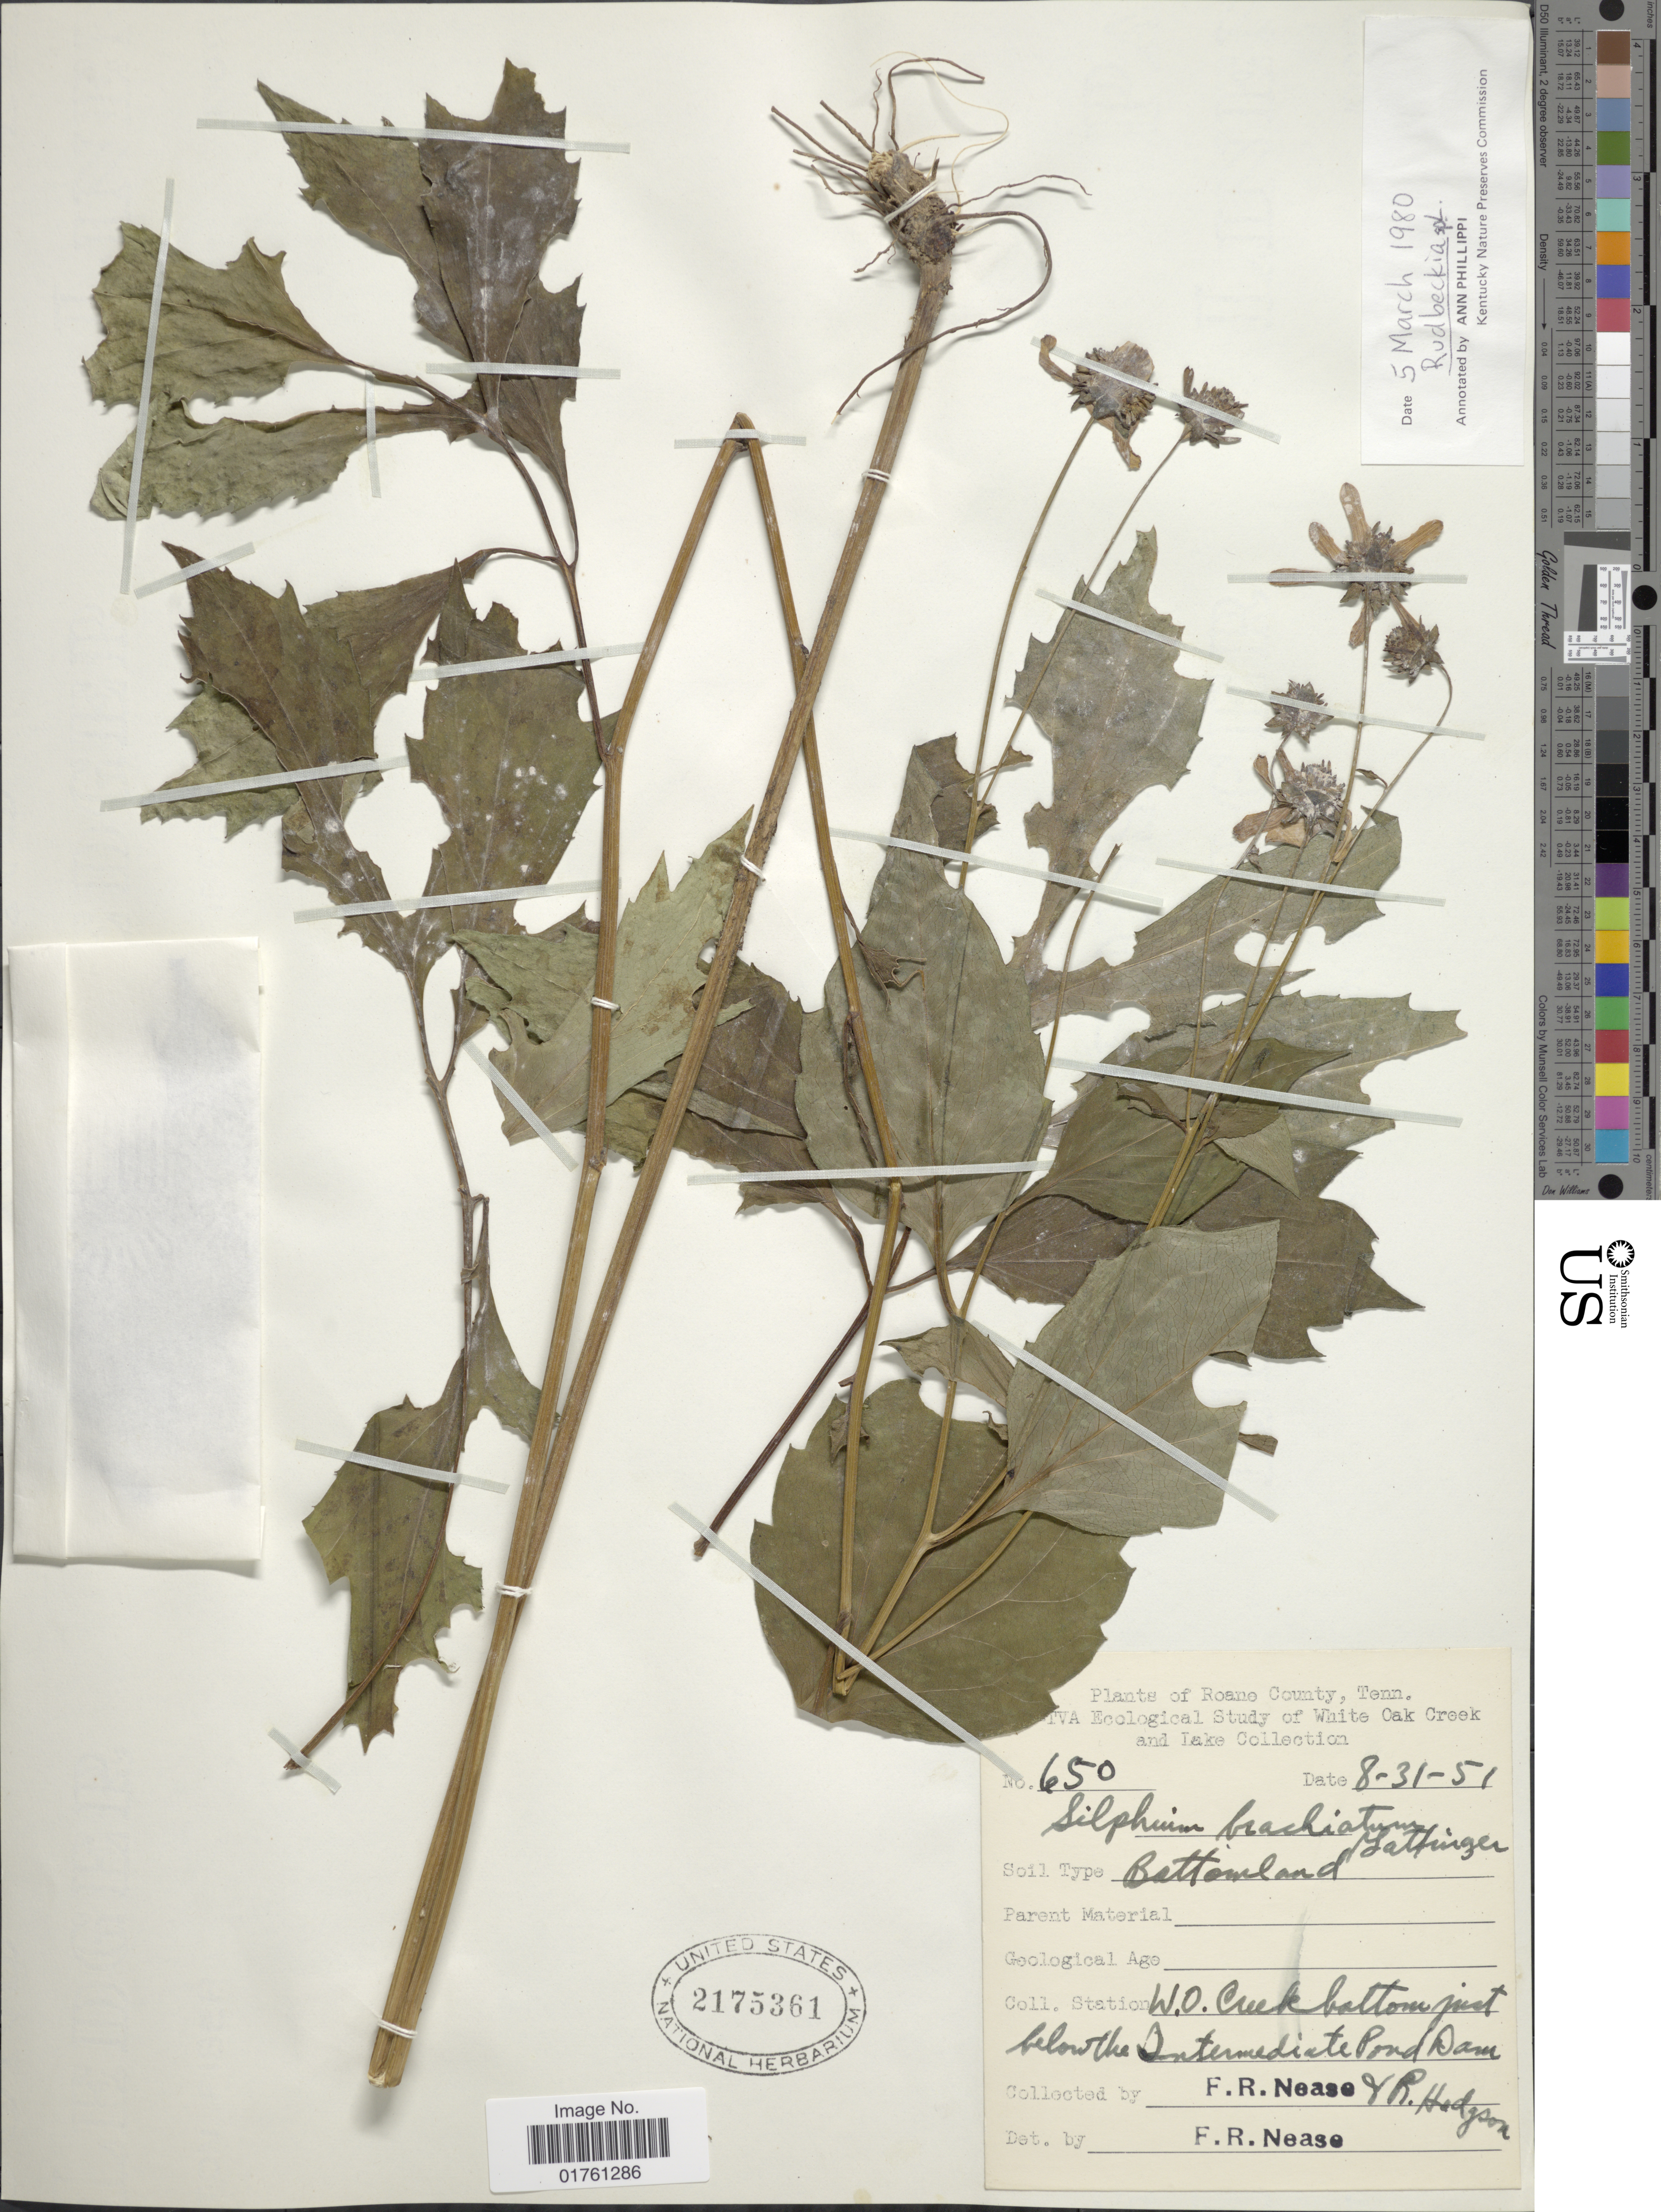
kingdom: Plantae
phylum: Tracheophyta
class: Magnoliopsida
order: Asterales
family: Asteraceae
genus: Rudbeckia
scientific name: Rudbeckia laciniata var. ampla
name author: (A. Nelson) Cronq.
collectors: F. Nease & R. Hodgson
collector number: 650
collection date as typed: Transcribed d/m/y: 31/8/51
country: United States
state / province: Tennessee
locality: White Oak Creek bottom just below the Intermediate Pond Dam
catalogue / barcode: US 2175361